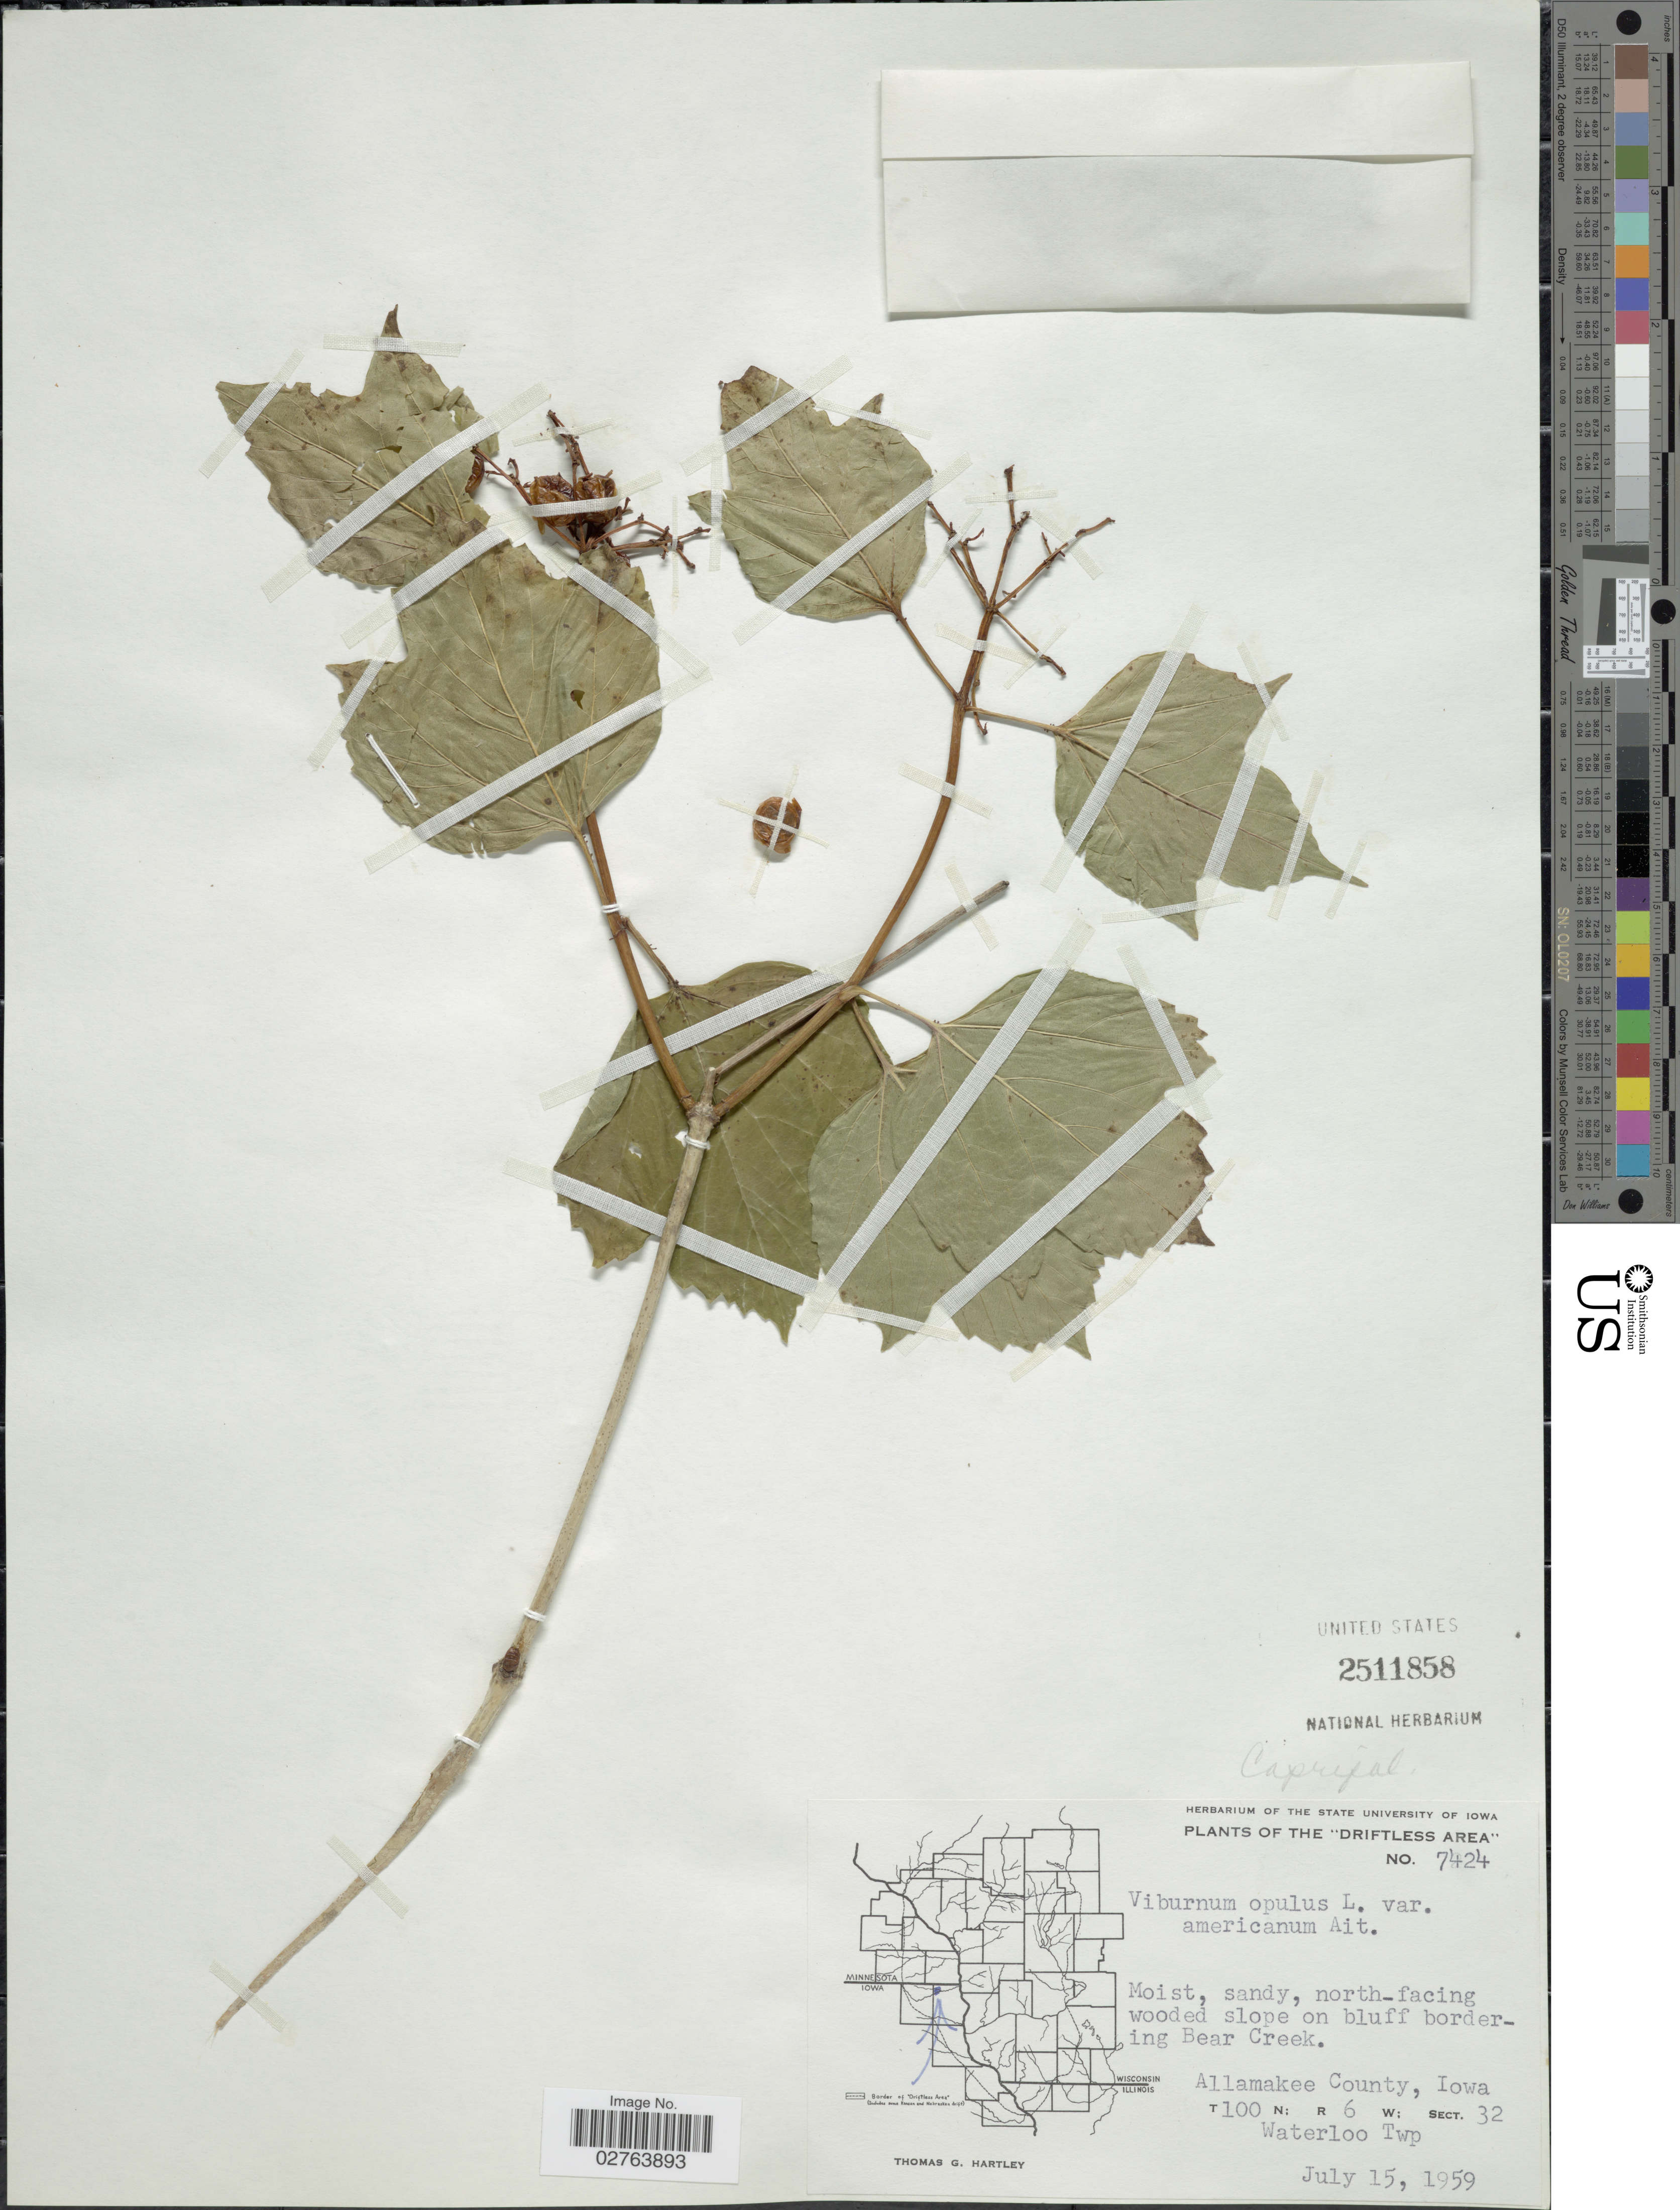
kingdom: Plantae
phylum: Tracheophyta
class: Magnoliopsida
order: Dipsacales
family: Viburnaceae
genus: Viburnum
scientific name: Viburnum opulus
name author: L.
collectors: T. G. Hartley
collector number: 7424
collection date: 1959-07-15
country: United States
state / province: Iowa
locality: Driftless Area. Moist, sandy, north-facing wooded slope on bluff bordering Bear Creek. Allamakee County. T100N; R6W; Sect.32. Waterloo Twp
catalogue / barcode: US 2511858